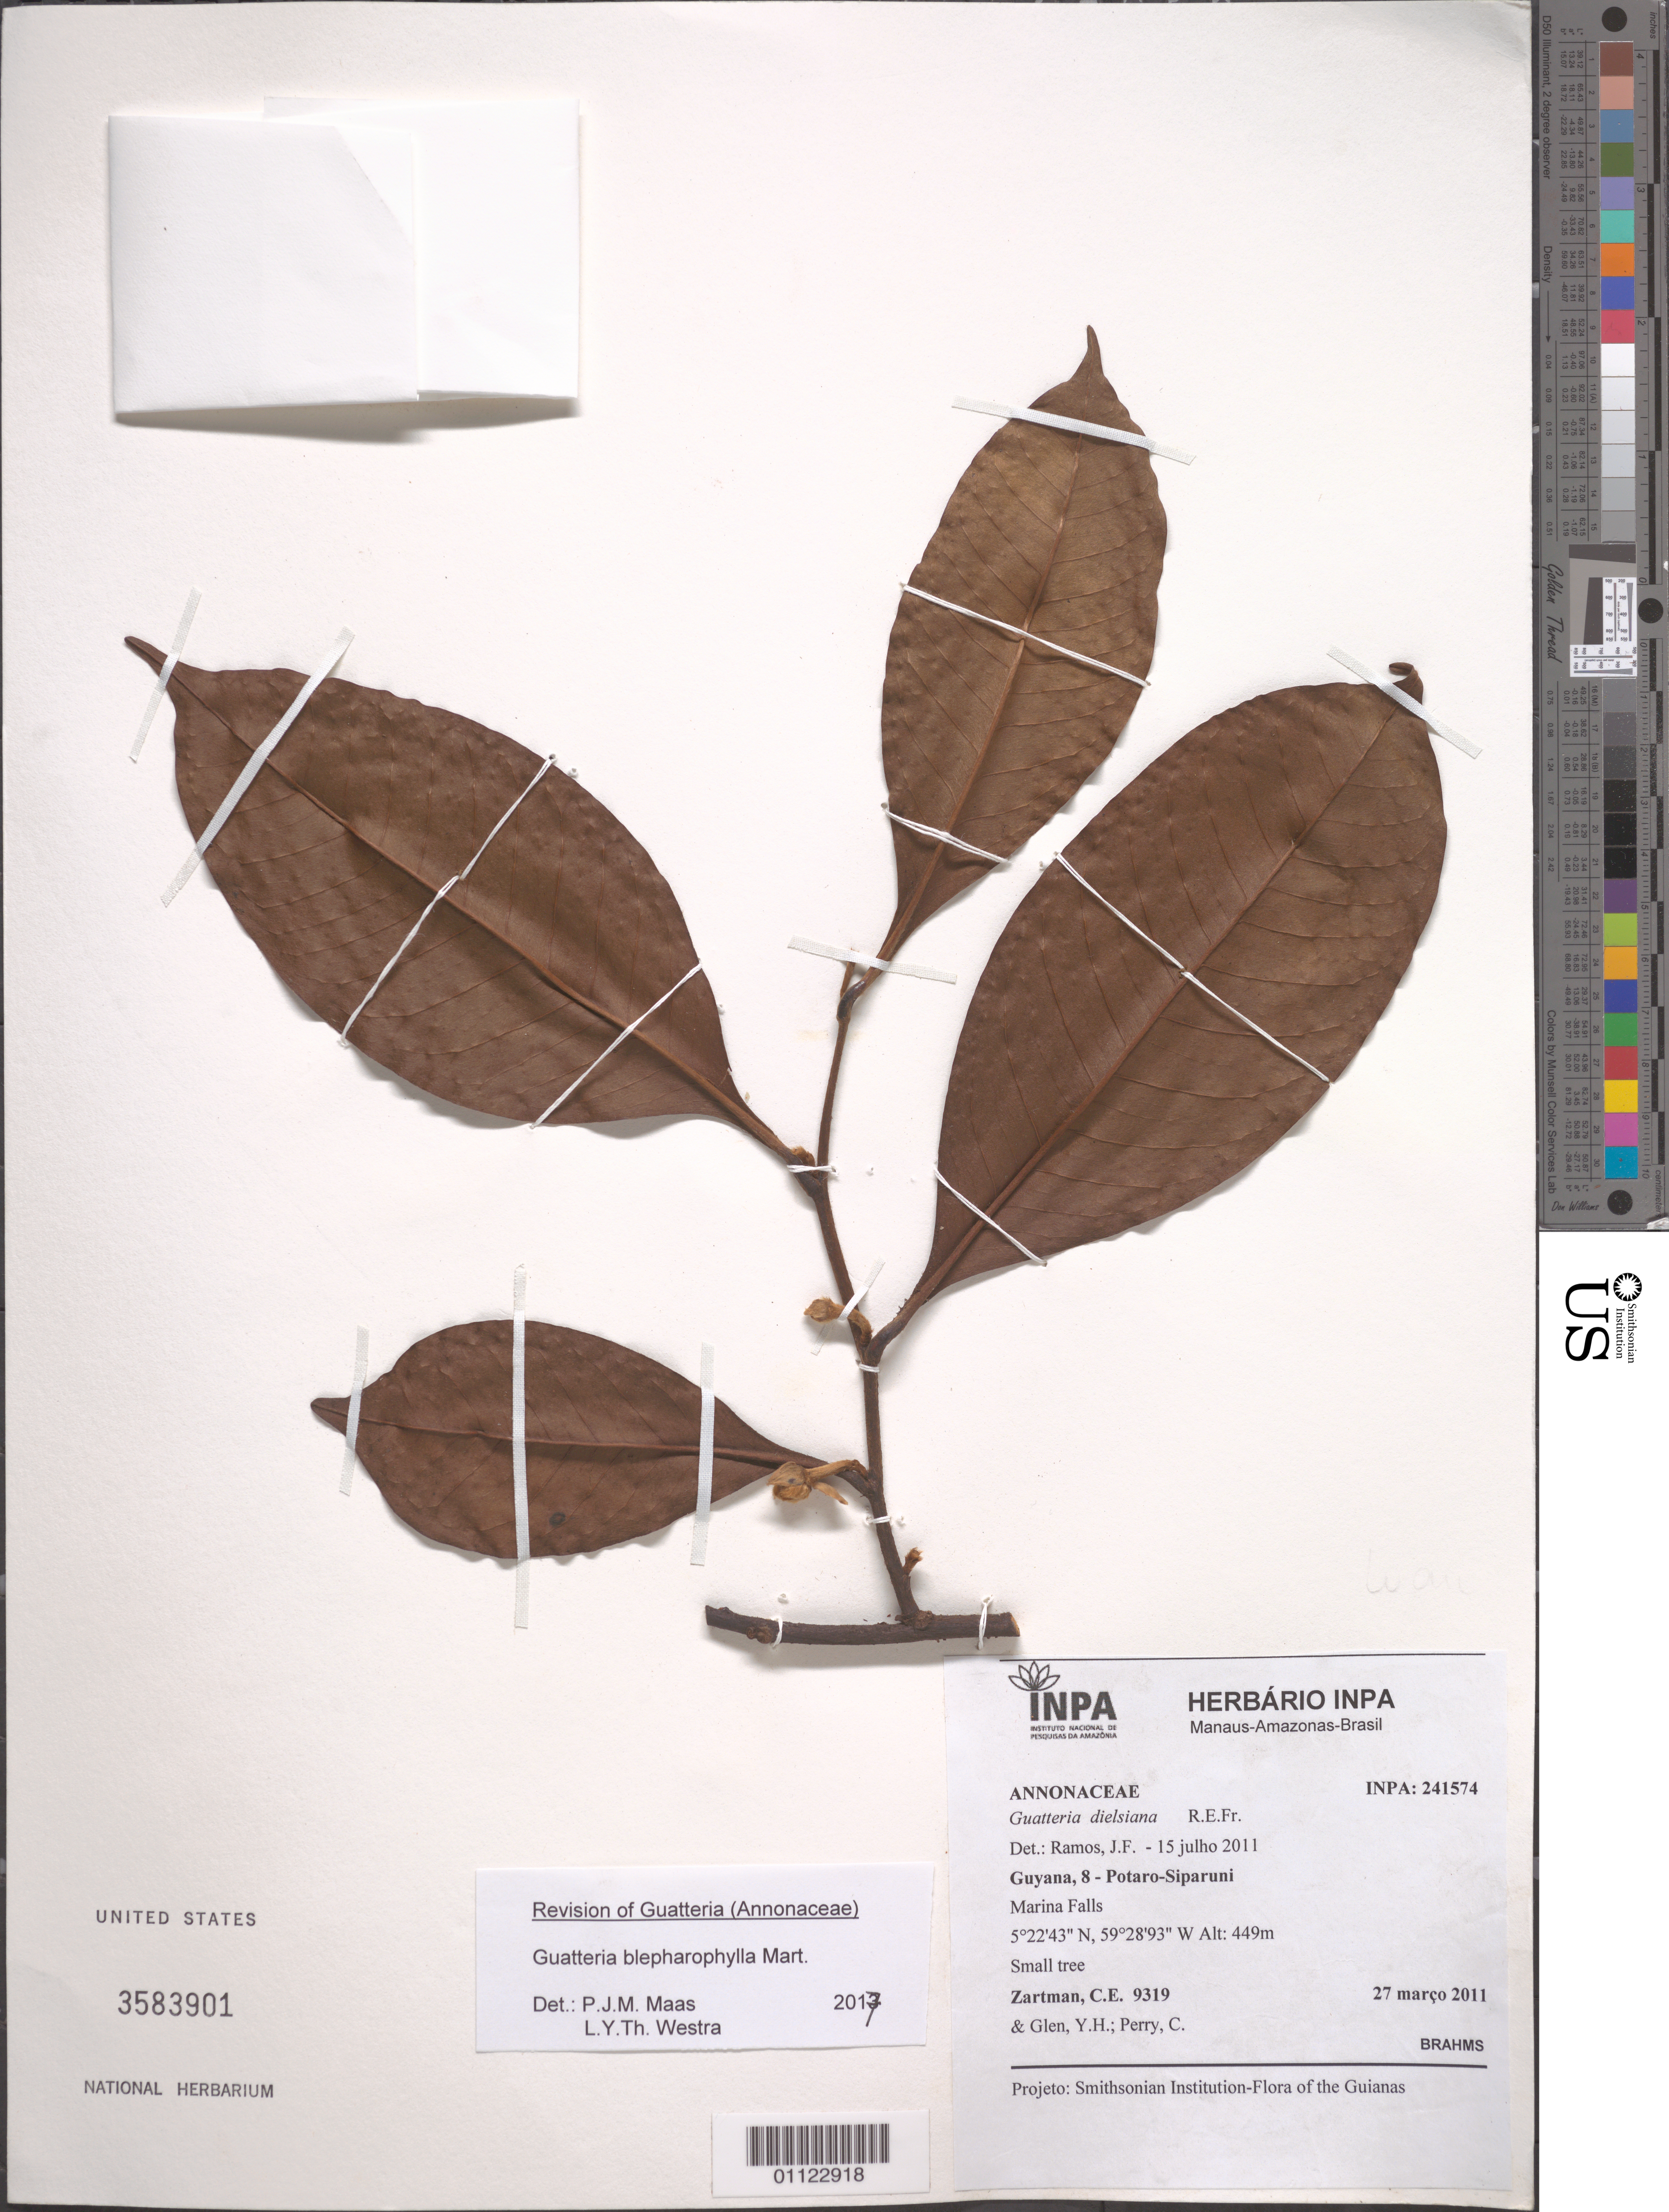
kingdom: Plantae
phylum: Tracheophyta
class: Magnoliopsida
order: Magnoliales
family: Annonaceae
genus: Guatteria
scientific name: Guatteria blepharophylla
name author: Mart.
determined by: Maas, P. J.; Westra, L. Y.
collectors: C. Zartman, Y. Glen & C. Perry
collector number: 9319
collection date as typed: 27-Mar-11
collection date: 1911-03-27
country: Guyana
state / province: Potaro-Siparuni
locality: Marina Falls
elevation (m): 449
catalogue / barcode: US 3583901